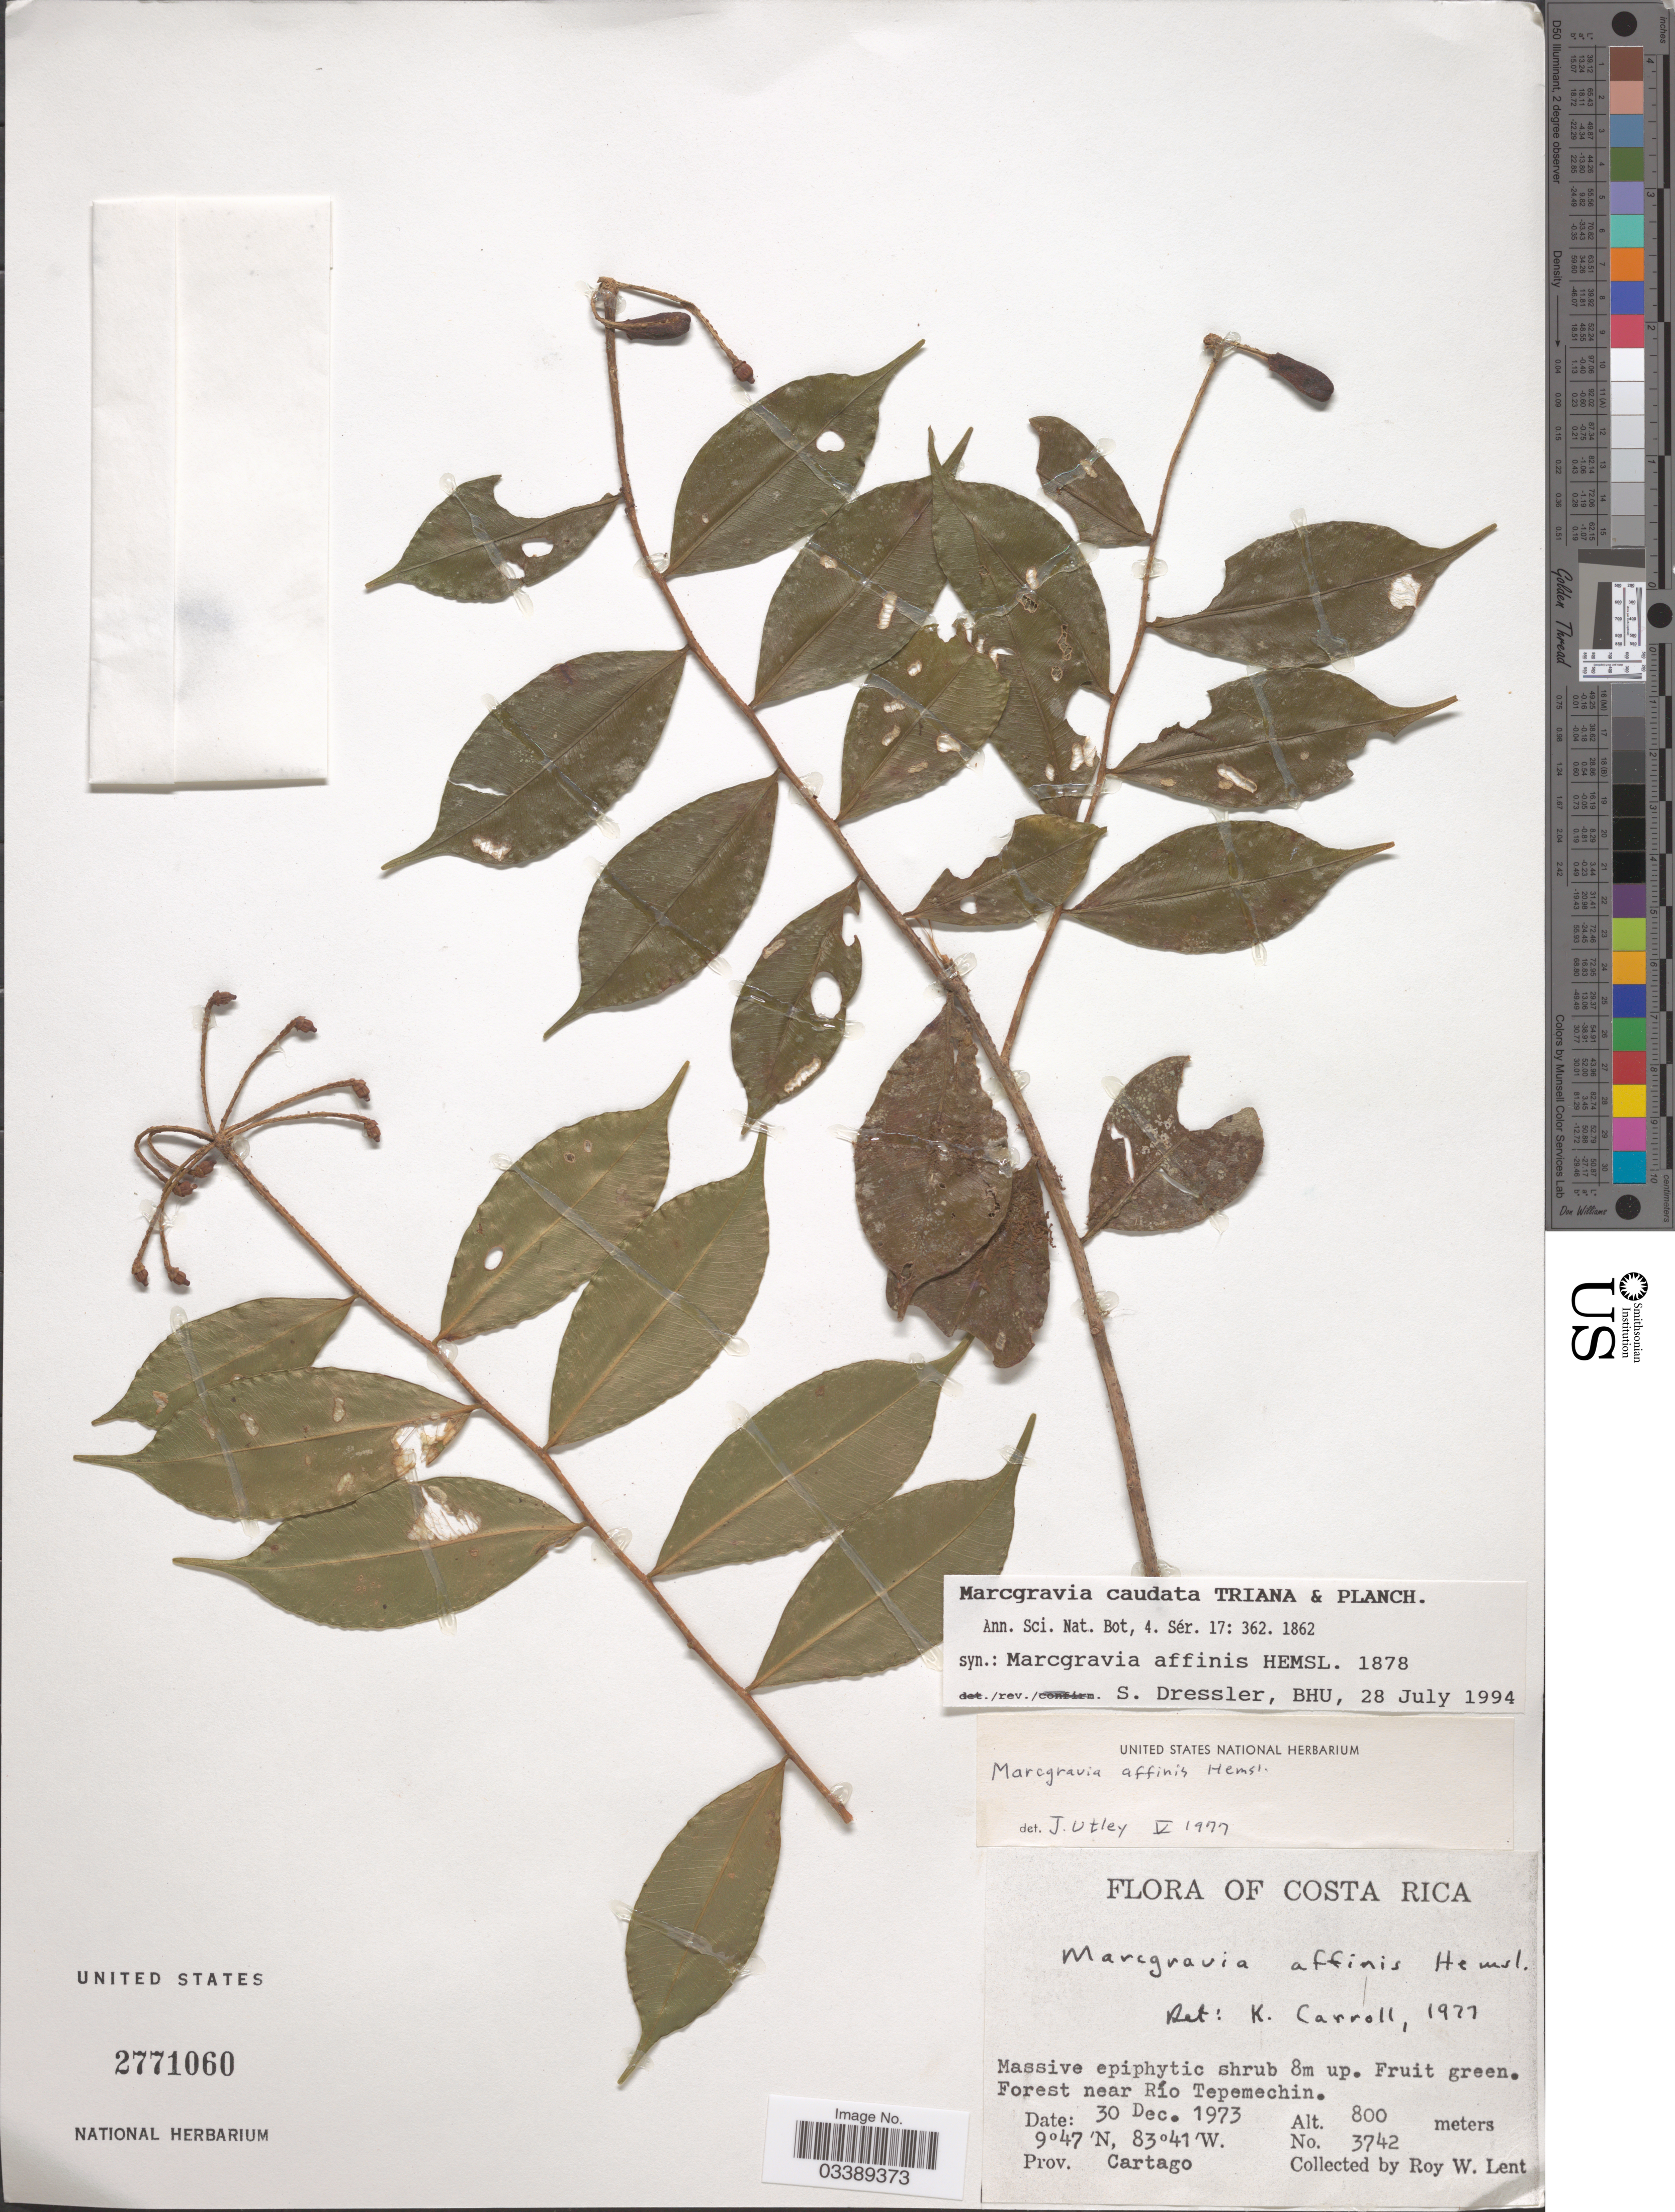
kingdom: Plantae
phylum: Tracheophyta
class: Magnoliopsida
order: Ericales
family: Marcgraviaceae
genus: Marcgravia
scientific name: Marcgravia caudata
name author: Triana & Planch.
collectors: R. W. Lent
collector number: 3742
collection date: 1973-12-30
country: Costa Rica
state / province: Cartago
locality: Forest near Río Tepemechin.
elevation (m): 800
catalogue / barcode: US 2771060